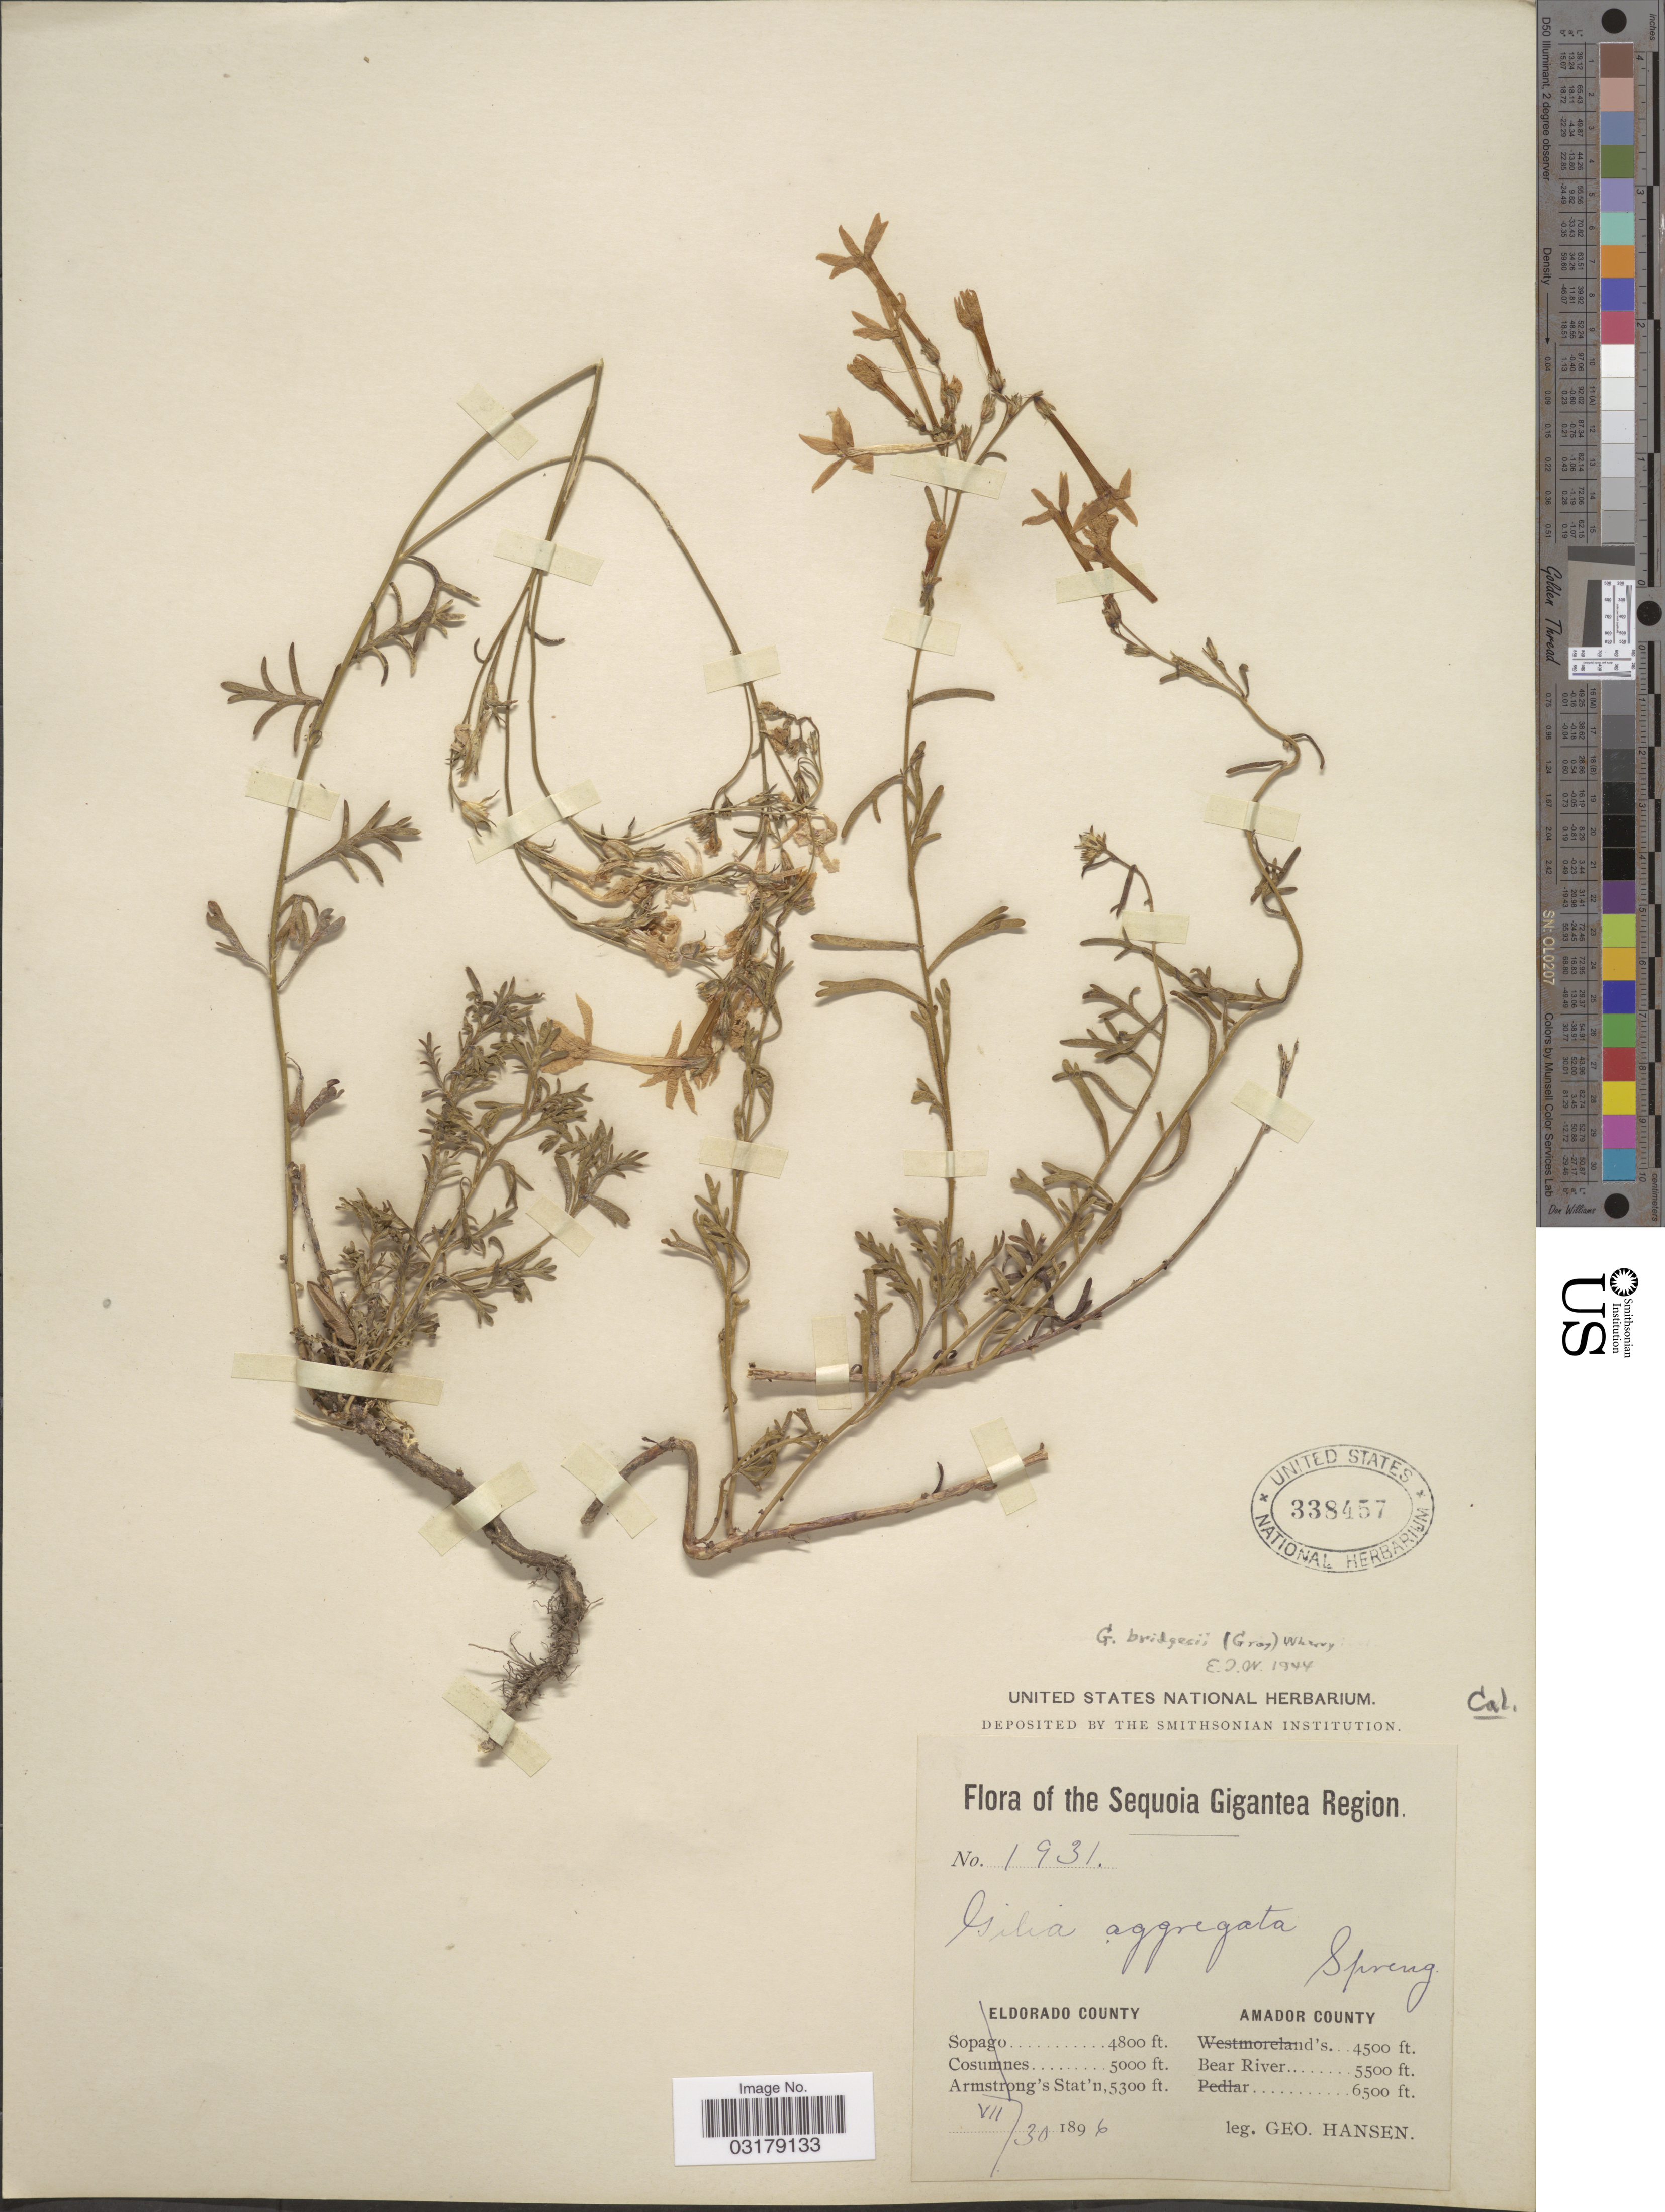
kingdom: Plantae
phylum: Tracheophyta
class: Magnoliopsida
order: Ericales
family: Polemoniaceae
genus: Ipomopsis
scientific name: Ipomopsis aggregata subsp. bridgesii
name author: (A. Gray) V.E. Grant & A.D. Grant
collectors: G. Hansen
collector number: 1931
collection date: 1896-07-30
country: United States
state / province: California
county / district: Amador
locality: The Sequoia Gigantea Region. Amador County. Bear River.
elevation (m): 1676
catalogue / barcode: US 338457